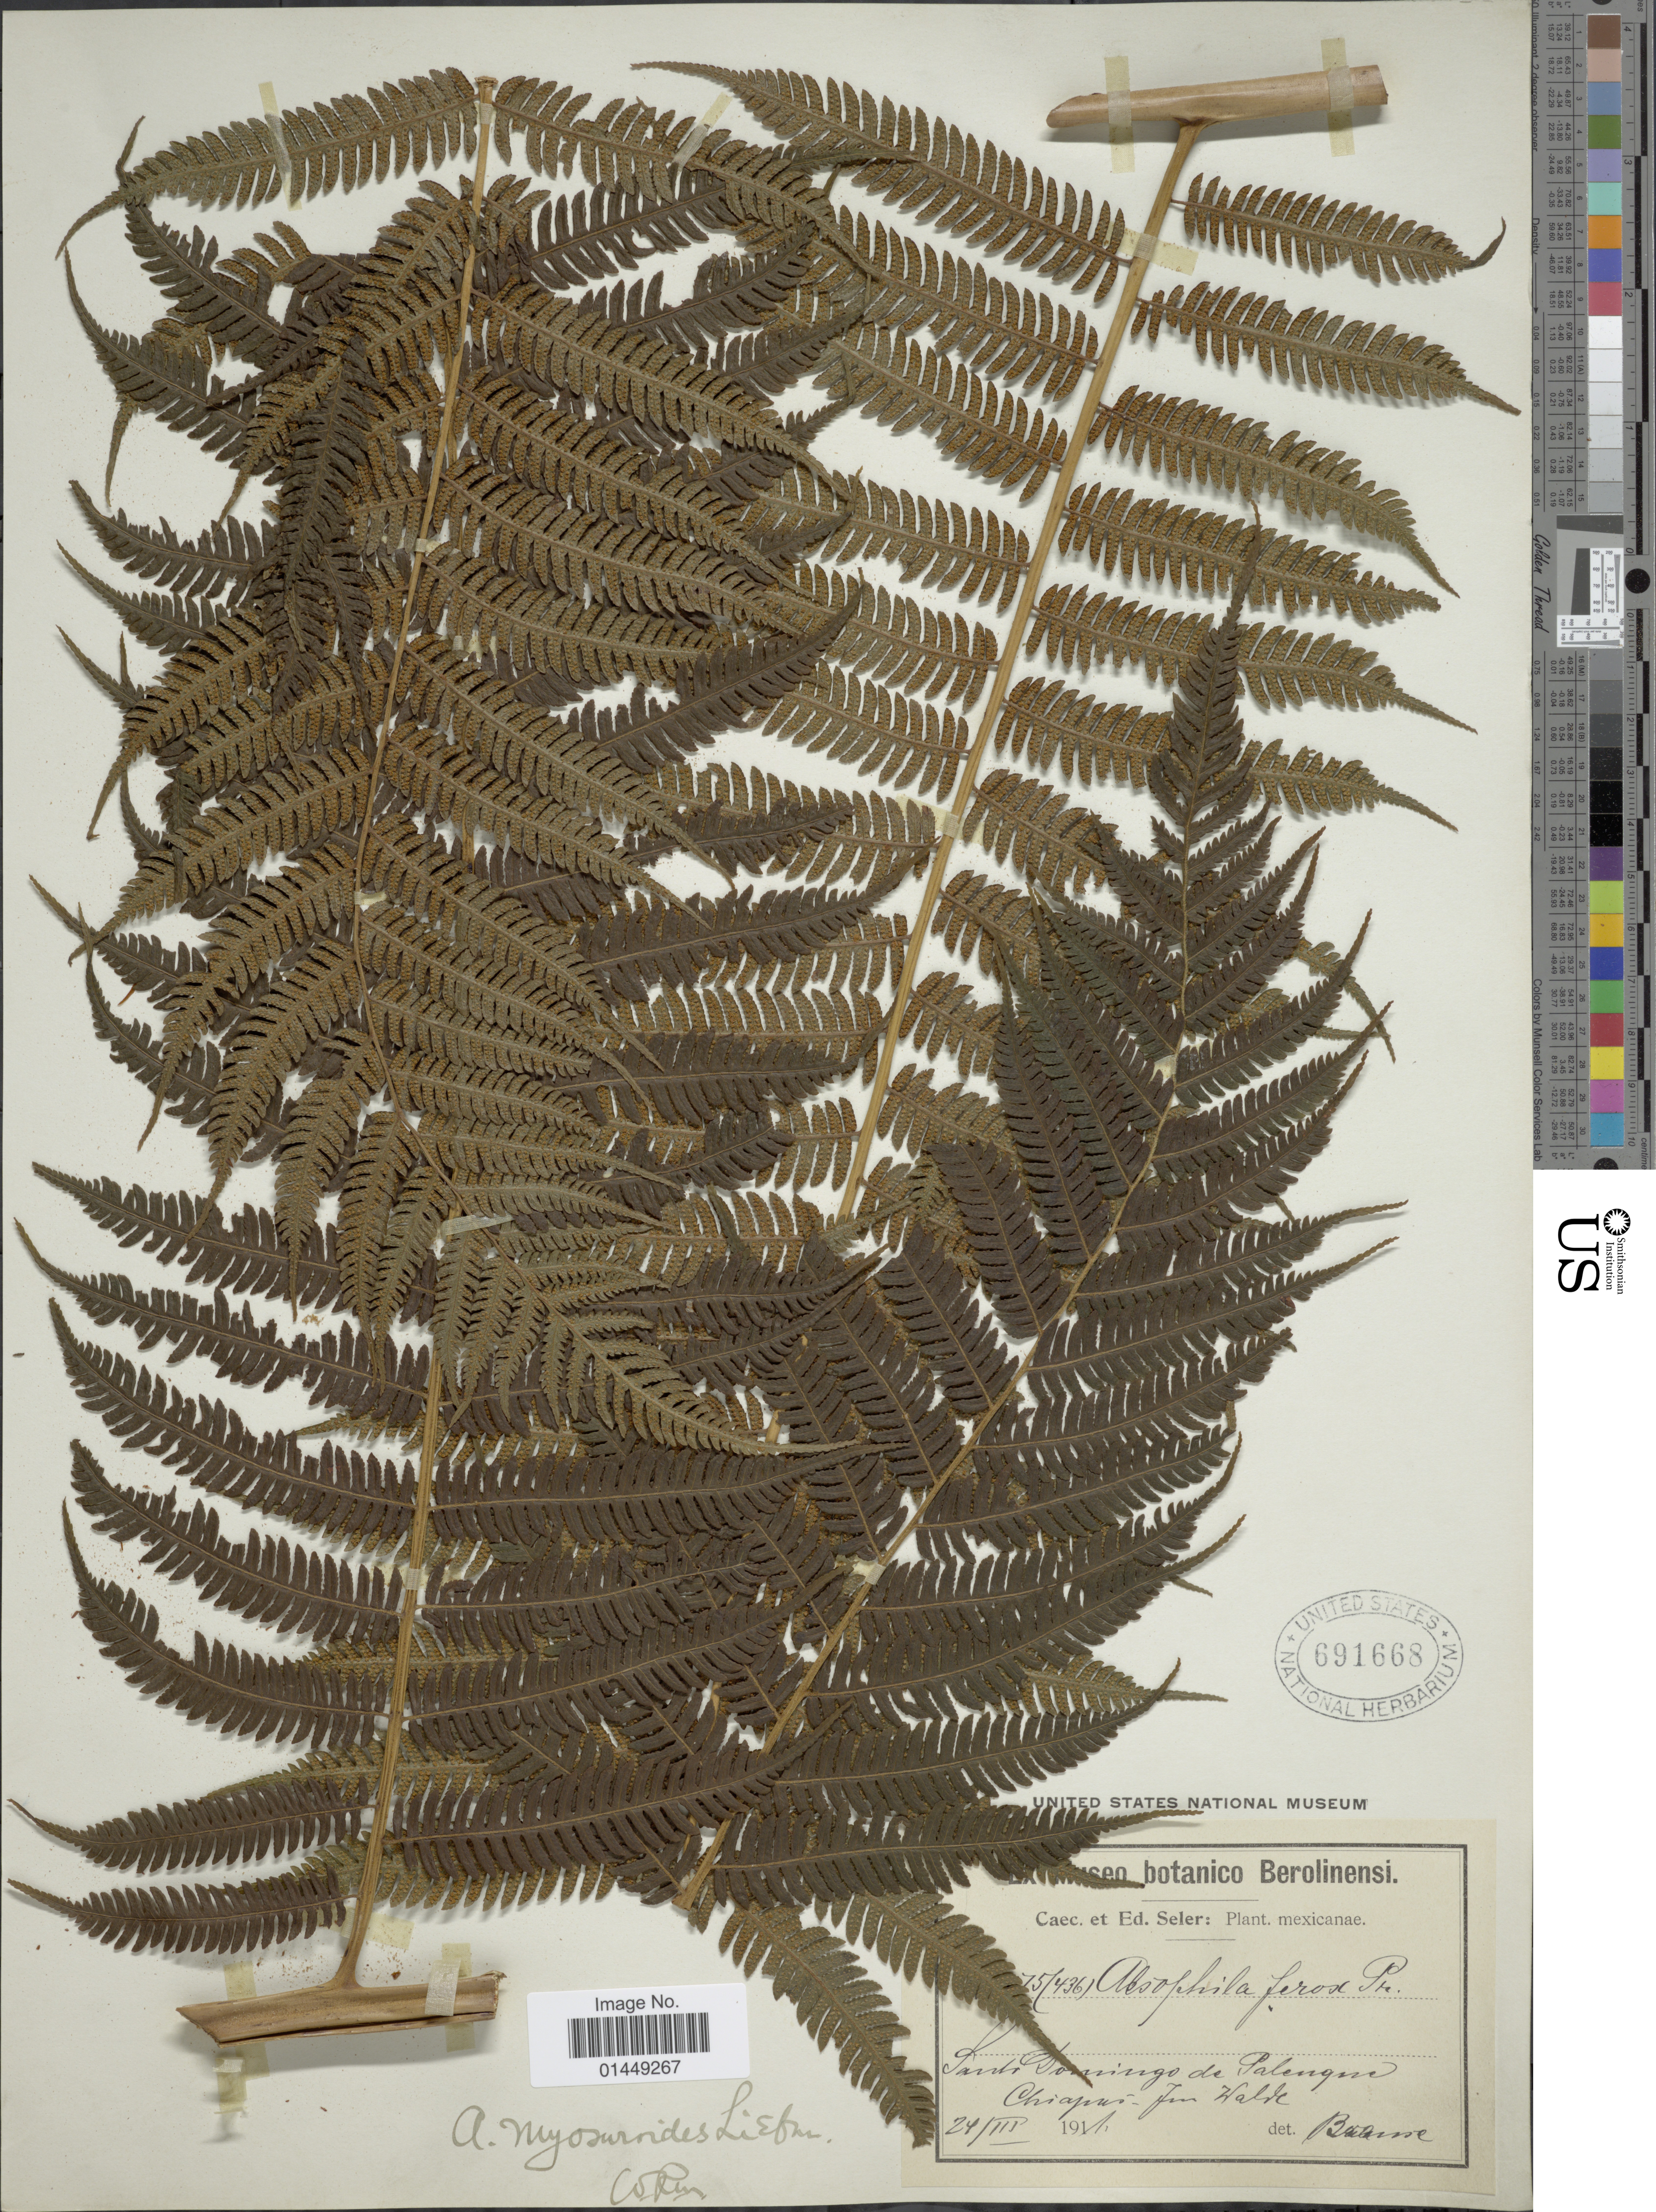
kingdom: Plantae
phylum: Tracheophyta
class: Polypodiopsida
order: Cyatheales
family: Cyatheaceae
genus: Cyathea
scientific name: Cyathea myosuriodes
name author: (Liebm.) Domin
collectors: ex Caec. et Ed Seler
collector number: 75 (436)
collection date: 1911-03-24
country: Mexico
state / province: Chiapas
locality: Santo Domingo de Palenque Chiapas.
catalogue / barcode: US 691668